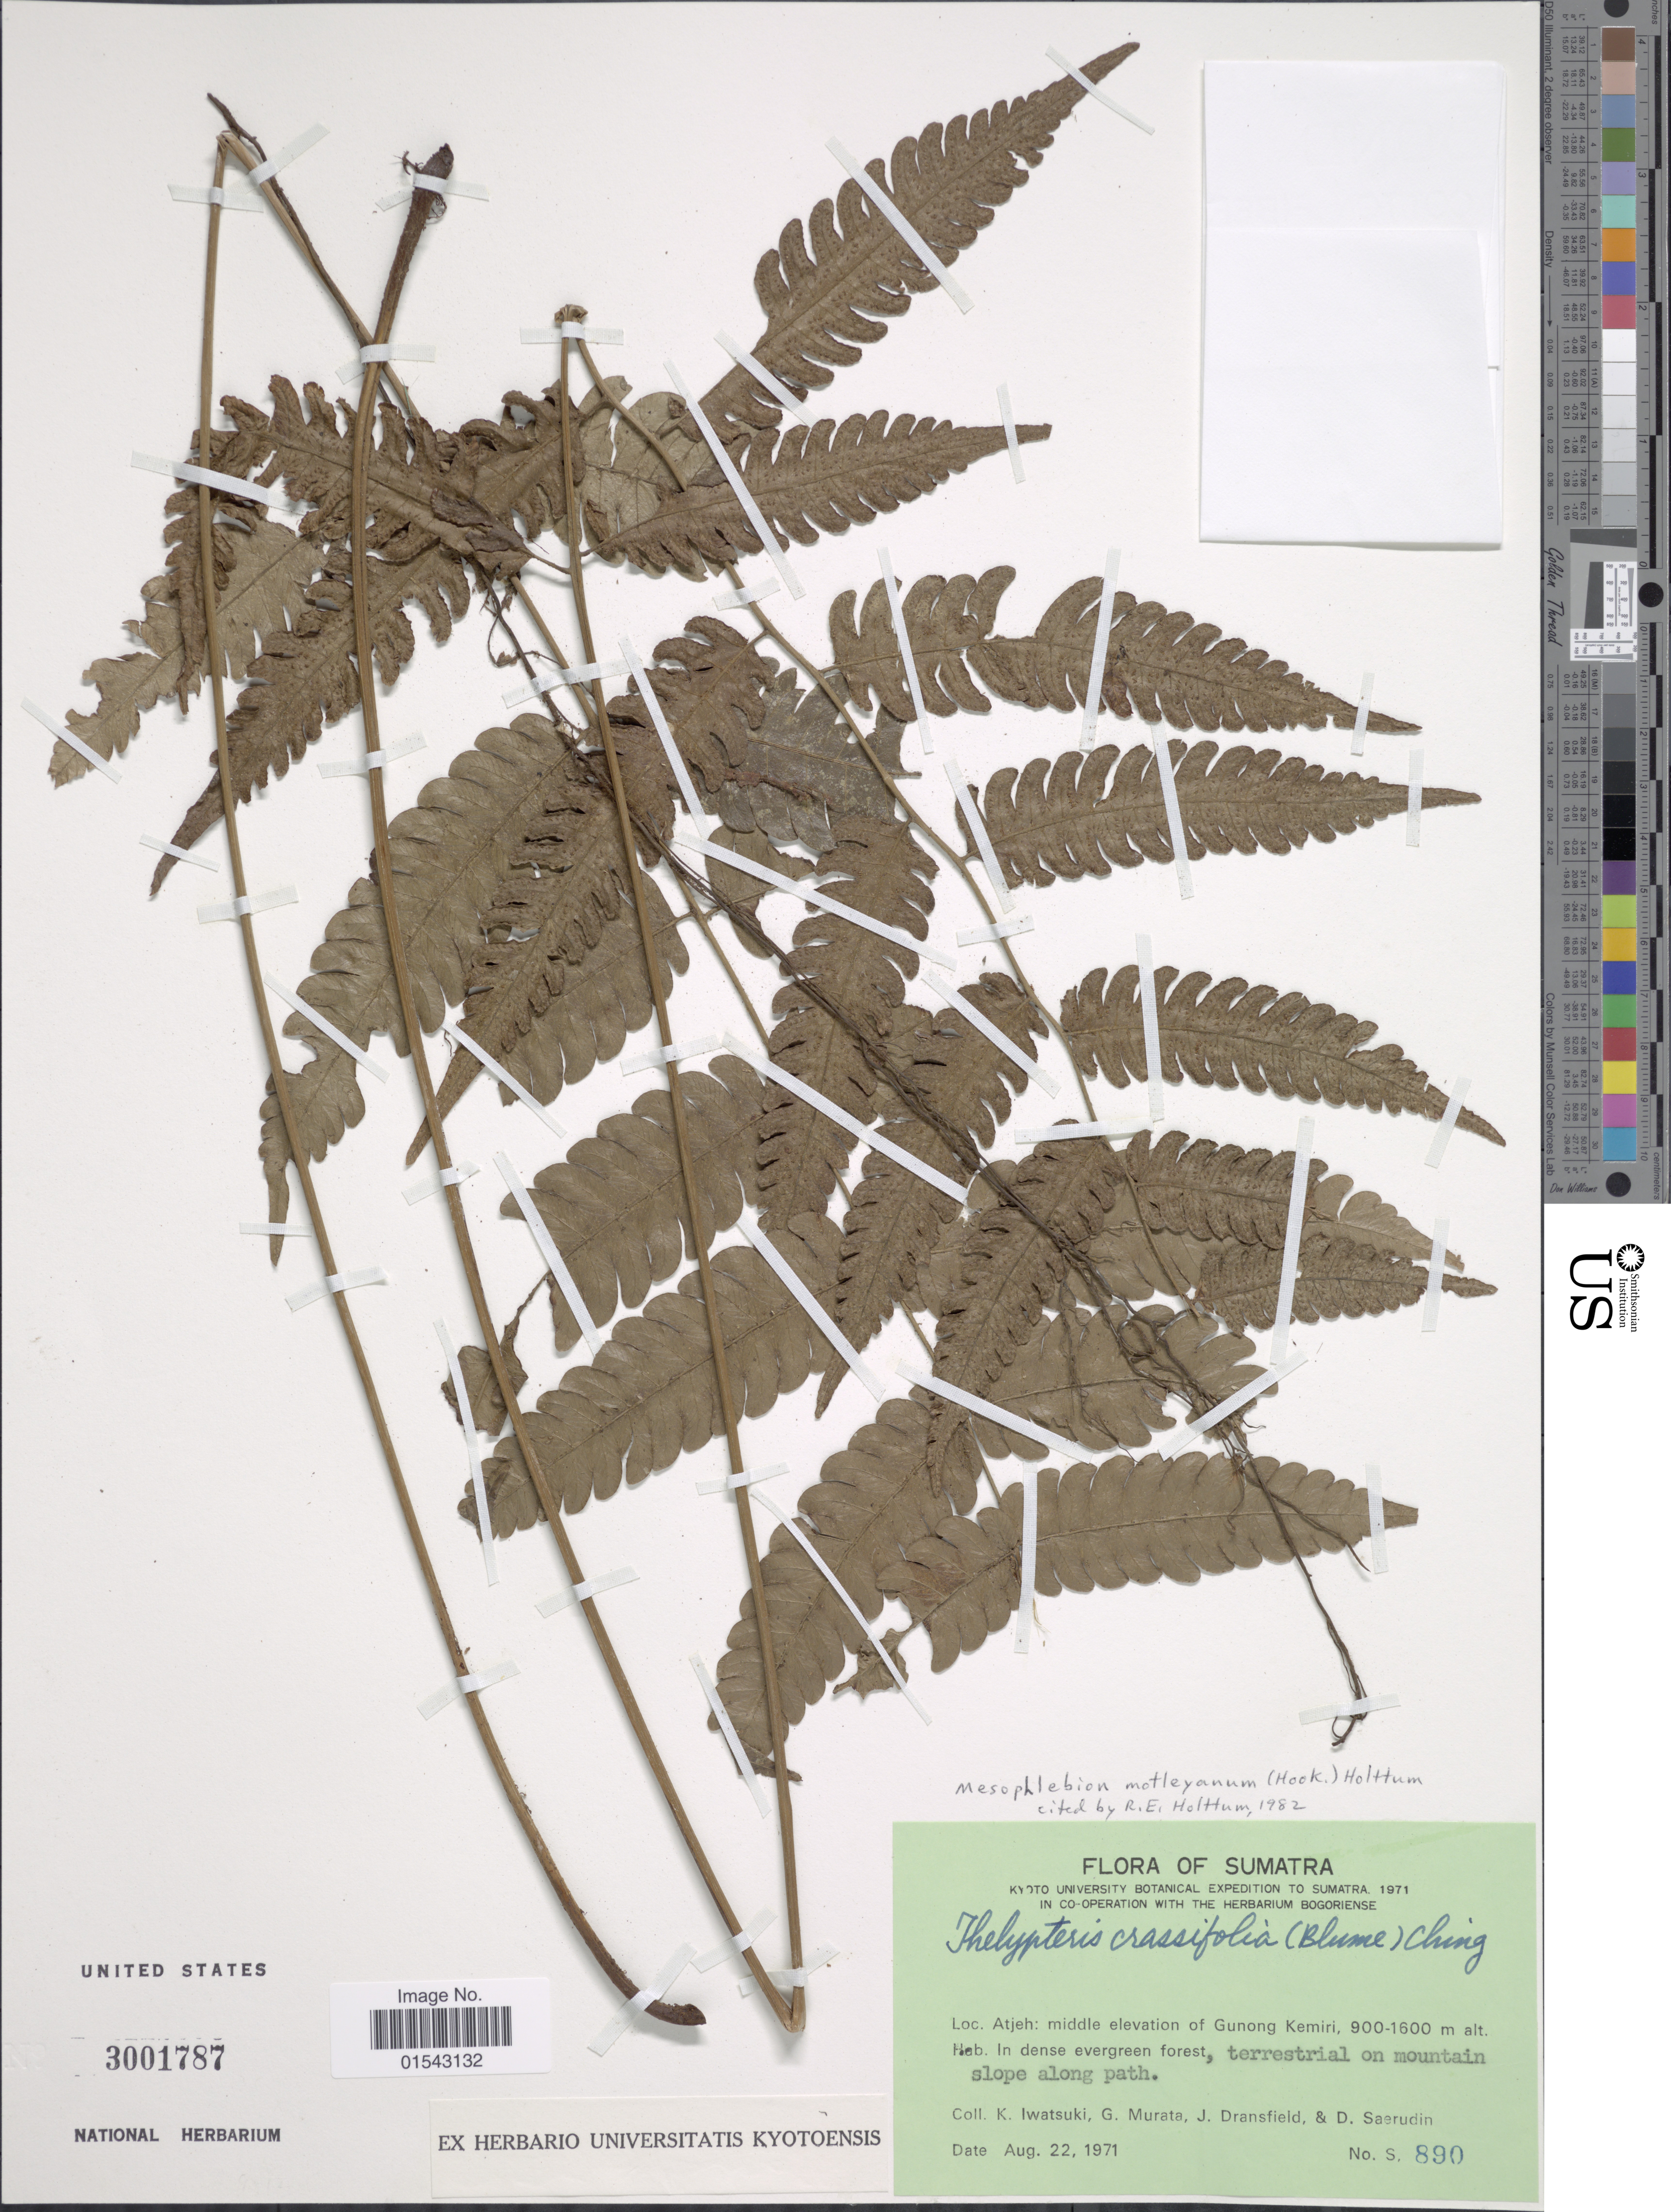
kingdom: Plantae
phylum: Tracheophyta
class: Polypodiopsida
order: Polypodiales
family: Thelypteridaceae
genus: Mesophlebion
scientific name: Mesophlebion motleyanum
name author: (Hook. ex Hook.) Holttum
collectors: K. Iwatsuki, G. Murata, J. Dransfield & D. Saerudin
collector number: S890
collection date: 1971-08-22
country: Indonesia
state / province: Sumatra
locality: Sumatra, Atjeh: middle elevation of Gunong Kemiri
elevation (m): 900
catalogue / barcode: US 3001787